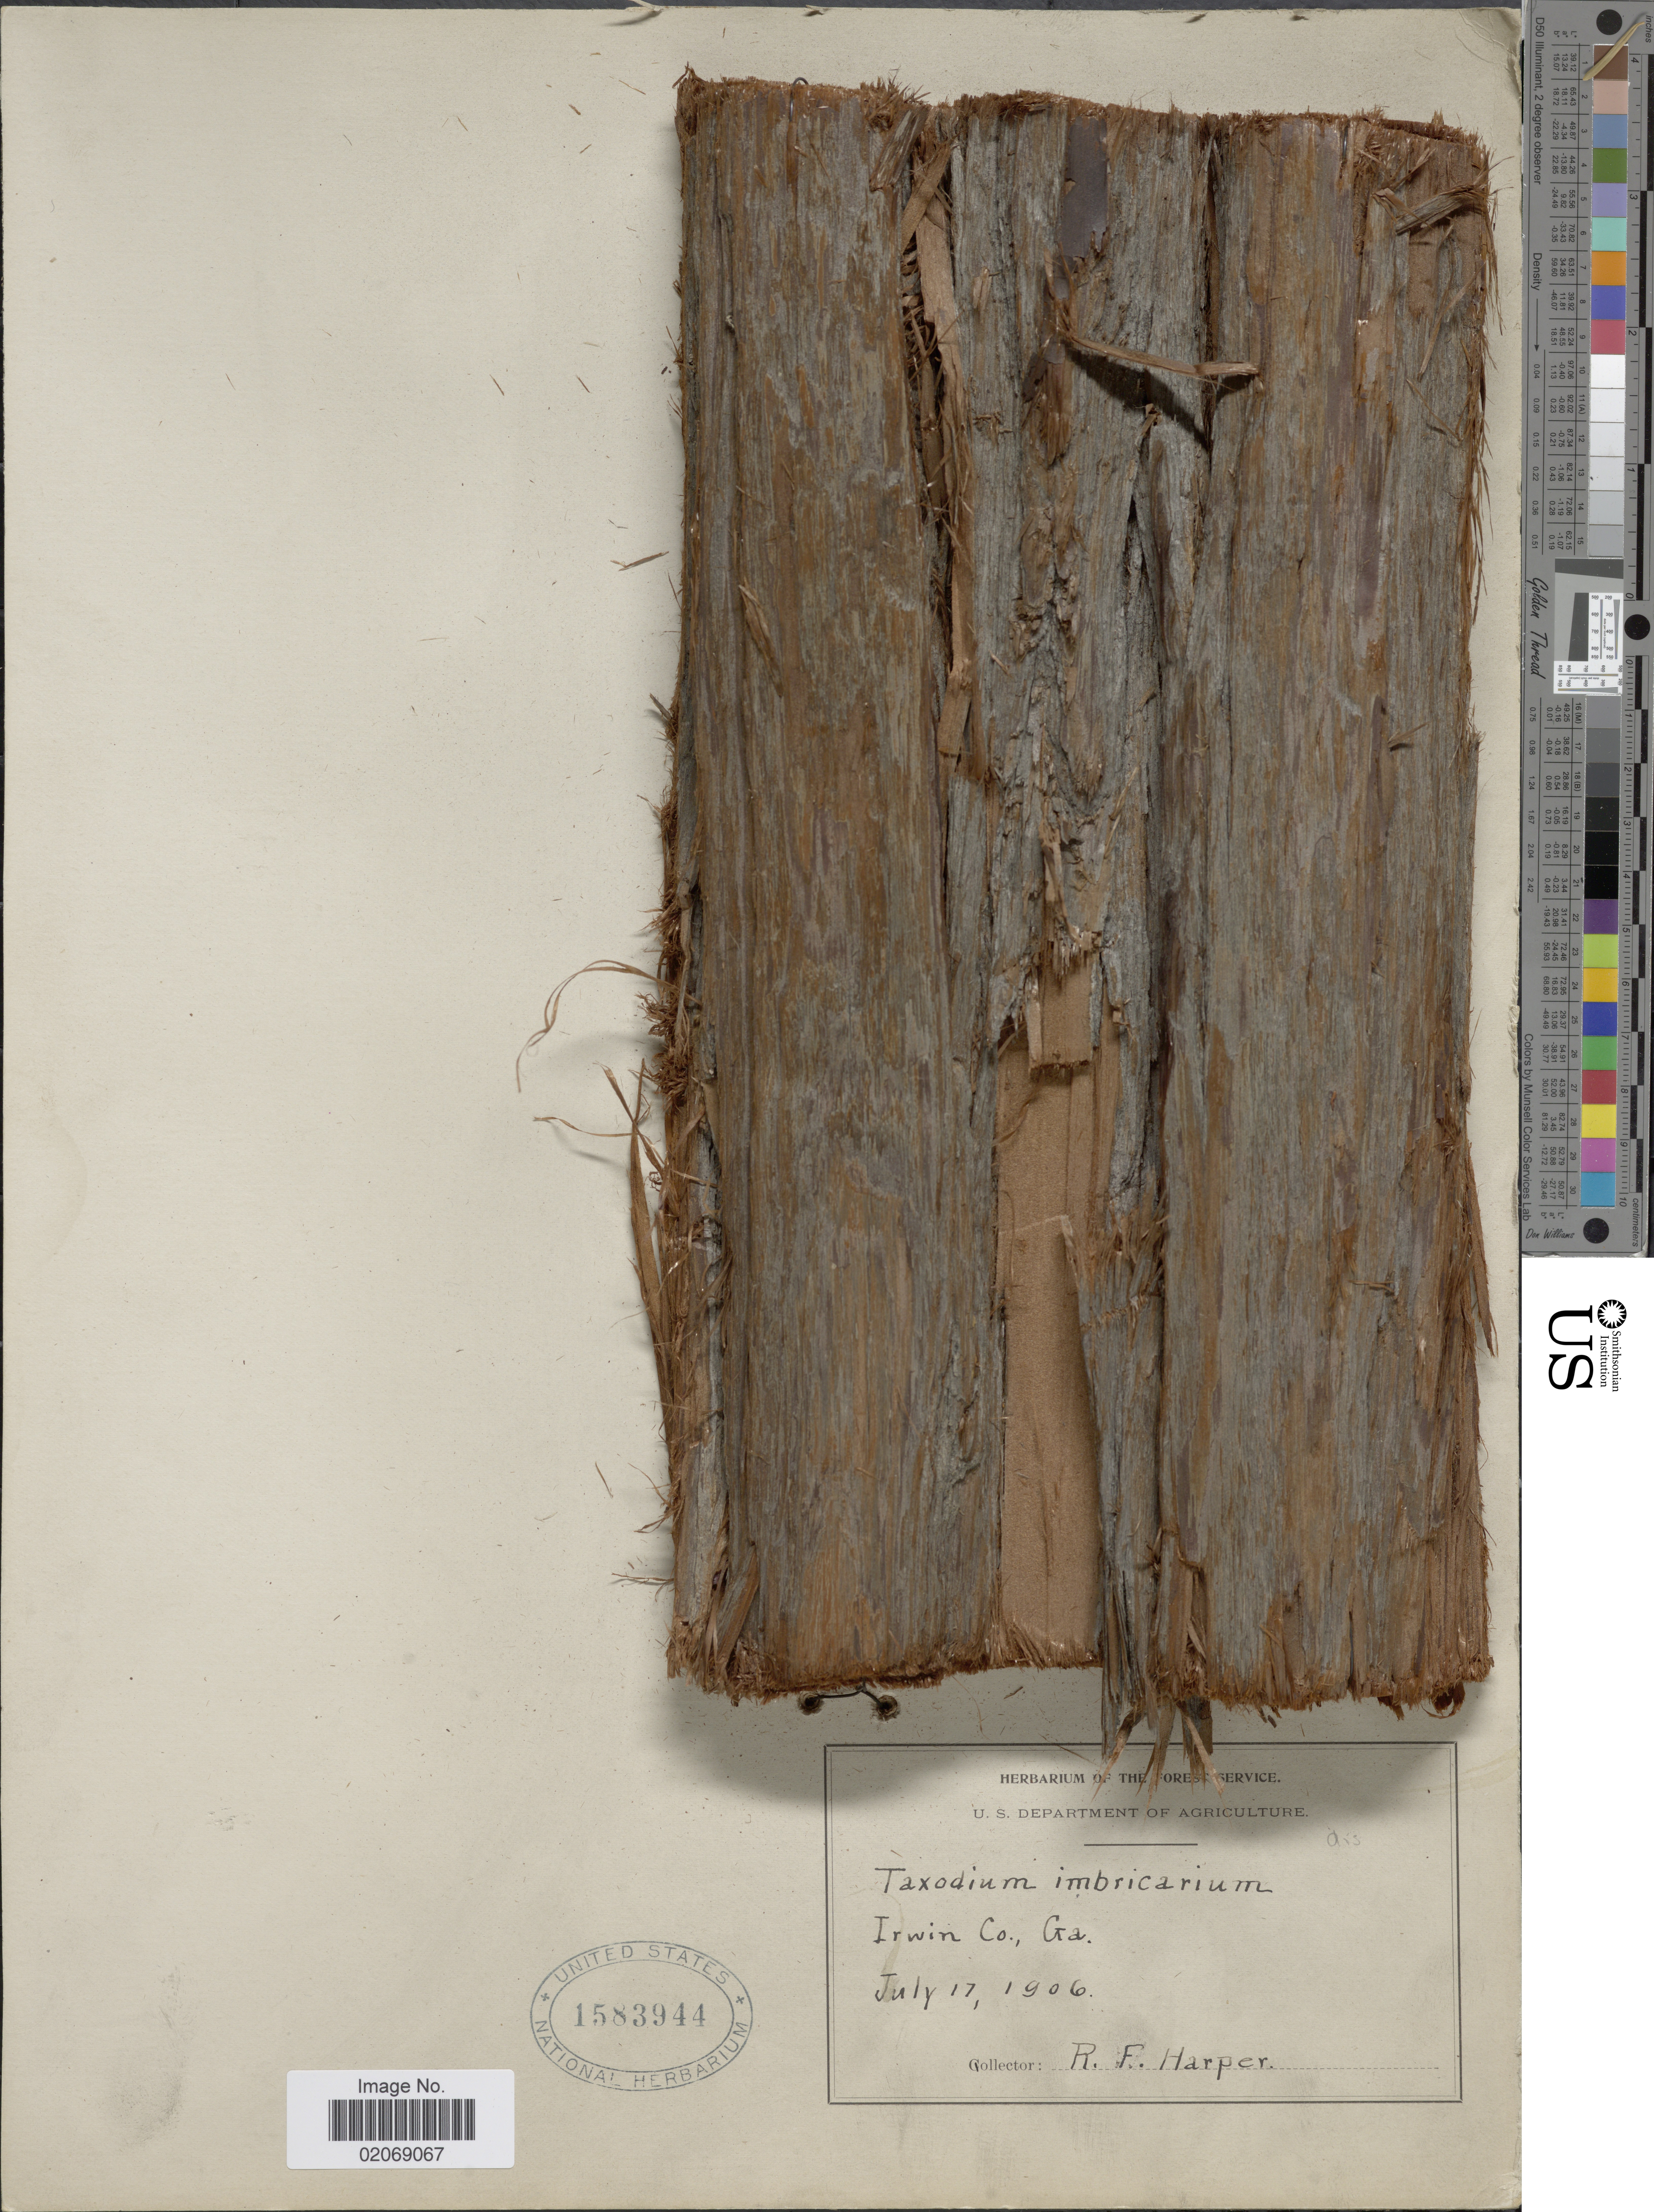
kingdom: Plantae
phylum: Tracheophyta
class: Pinopsida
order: Pinales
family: Cupressaceae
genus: Taxodium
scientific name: Taxodium distichum var. imbricarium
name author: (L.) Rich.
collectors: R. Harper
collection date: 1906-07-17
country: United States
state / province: Georgia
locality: Irwin Co.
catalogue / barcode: US 1583944